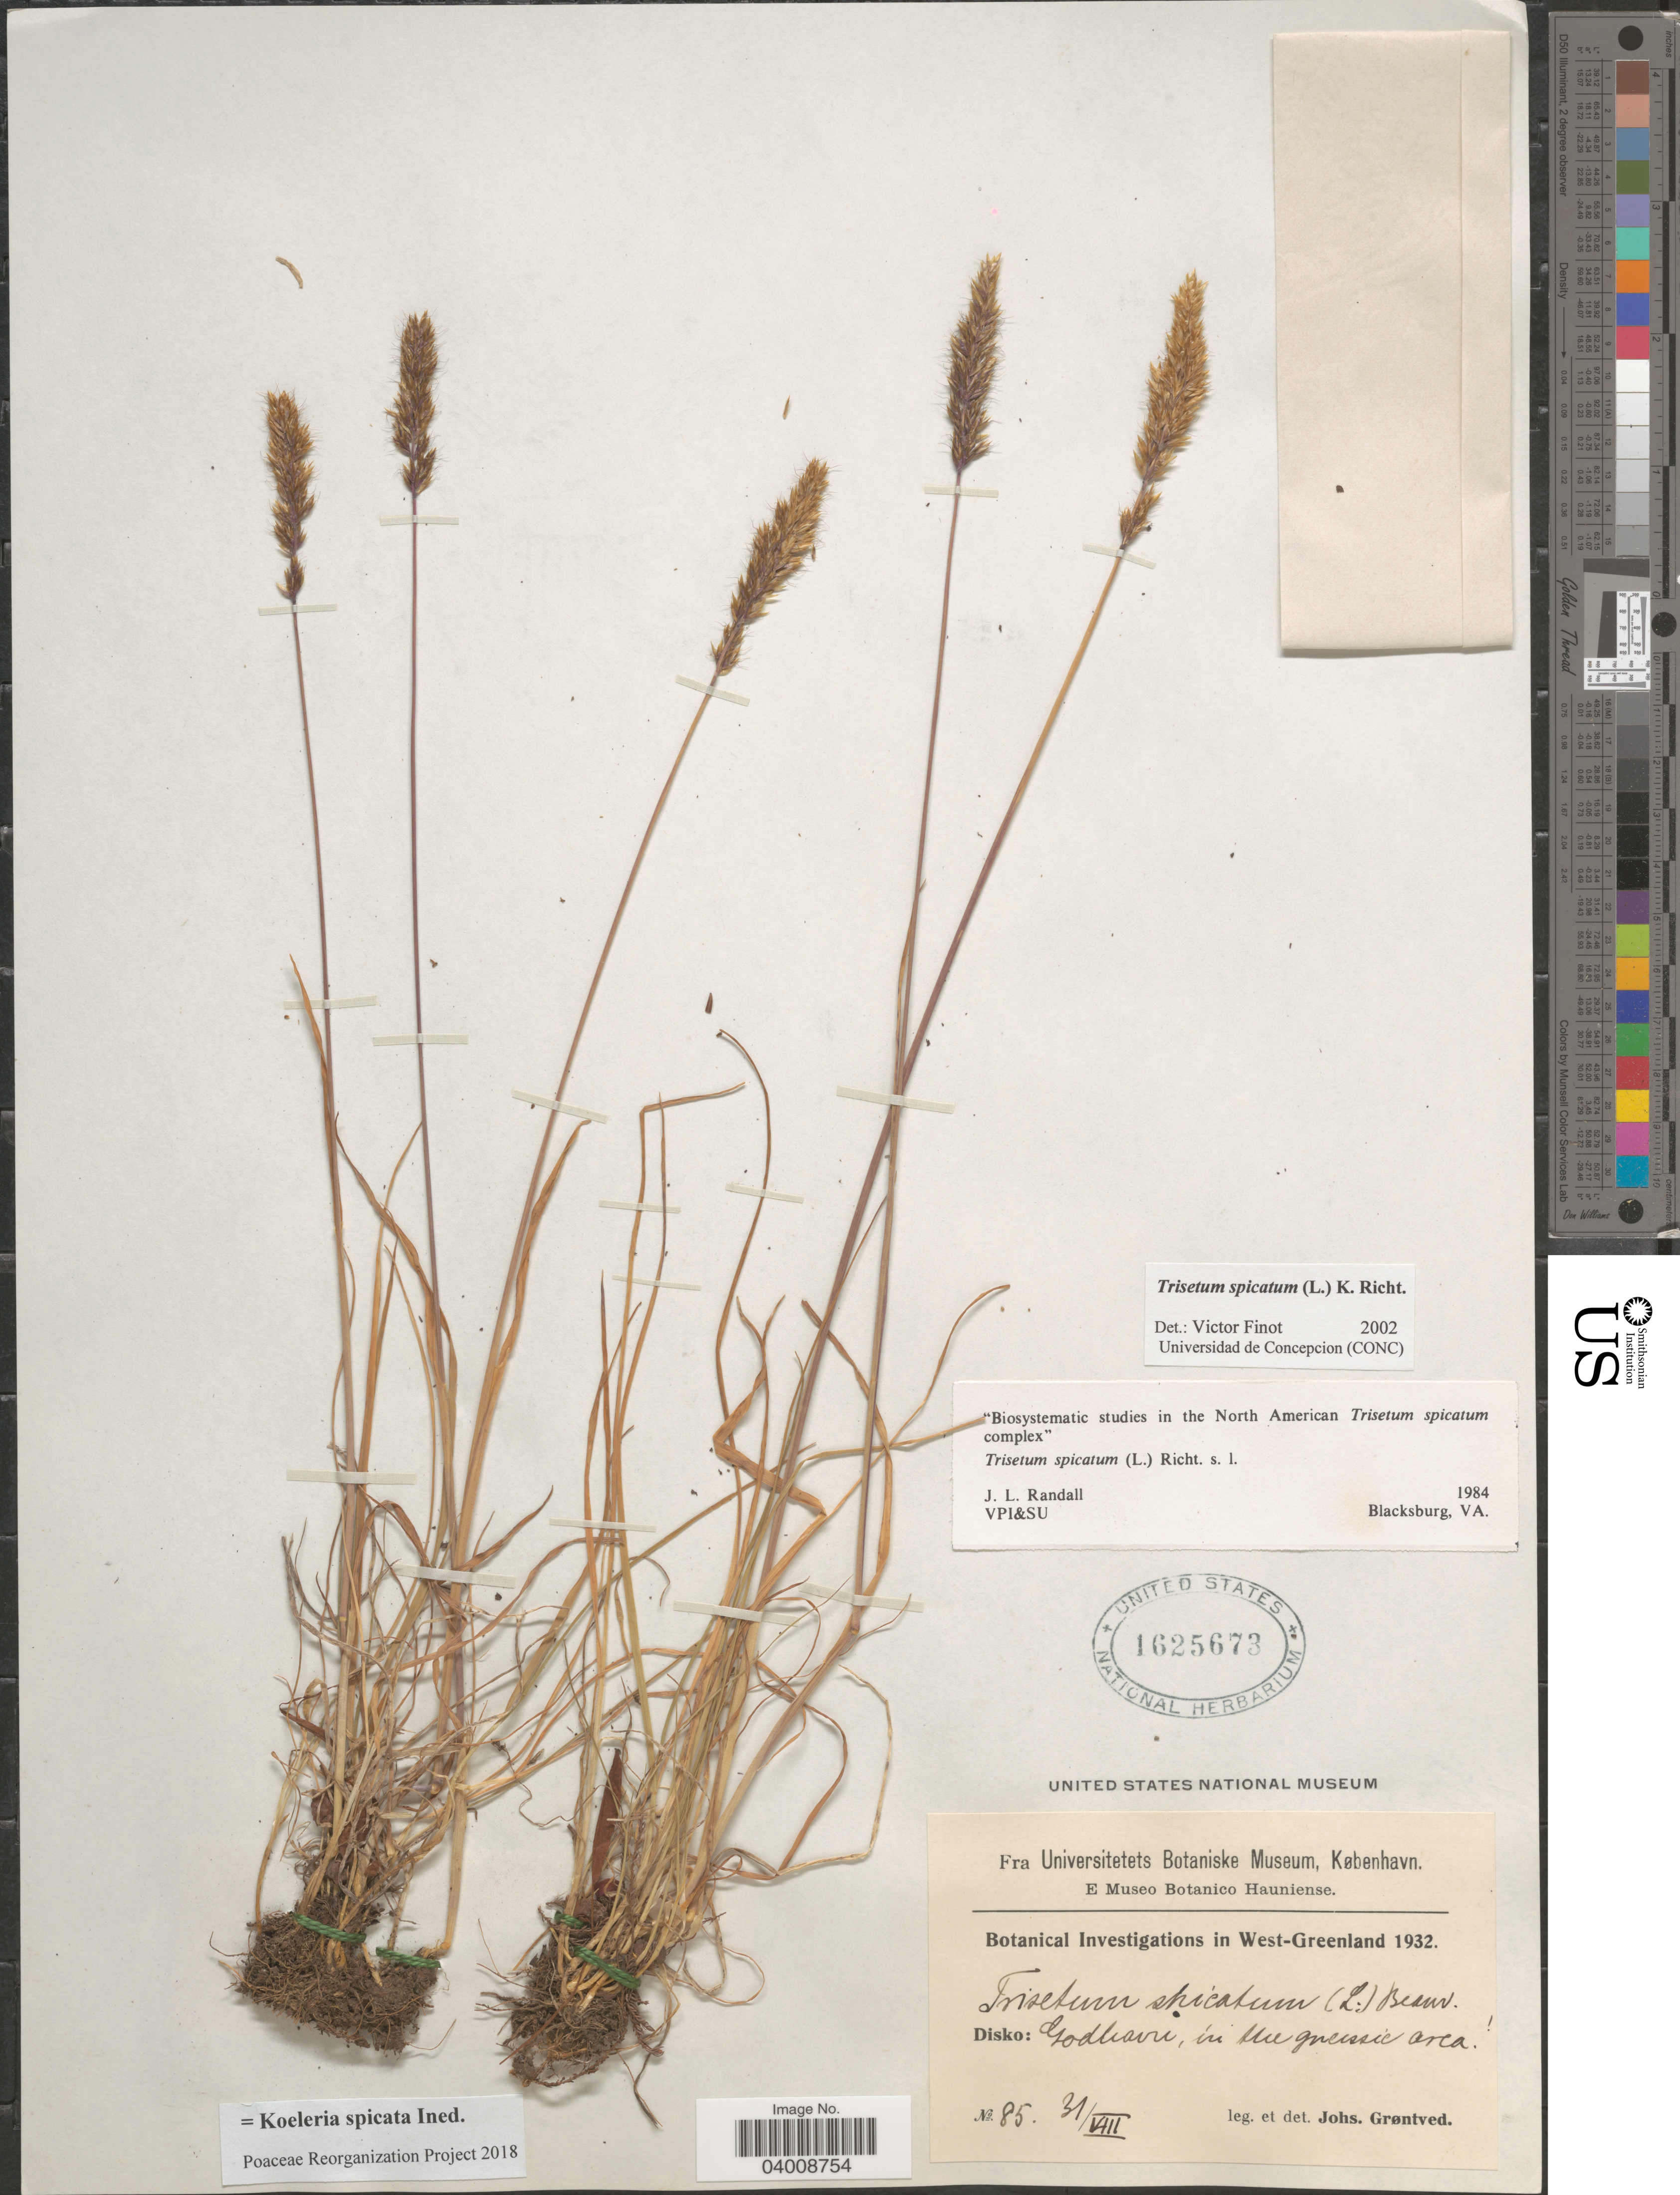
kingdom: Plantae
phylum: Tracheophyta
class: Liliopsida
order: Poales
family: Poaceae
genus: Koeleria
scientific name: Koeleria spicata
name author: (L.) Barberá et al.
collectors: J. Grontved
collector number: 85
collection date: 1932-08-31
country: Greenland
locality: West-Greenland. Disko: Godhavn.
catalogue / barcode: US 1625673